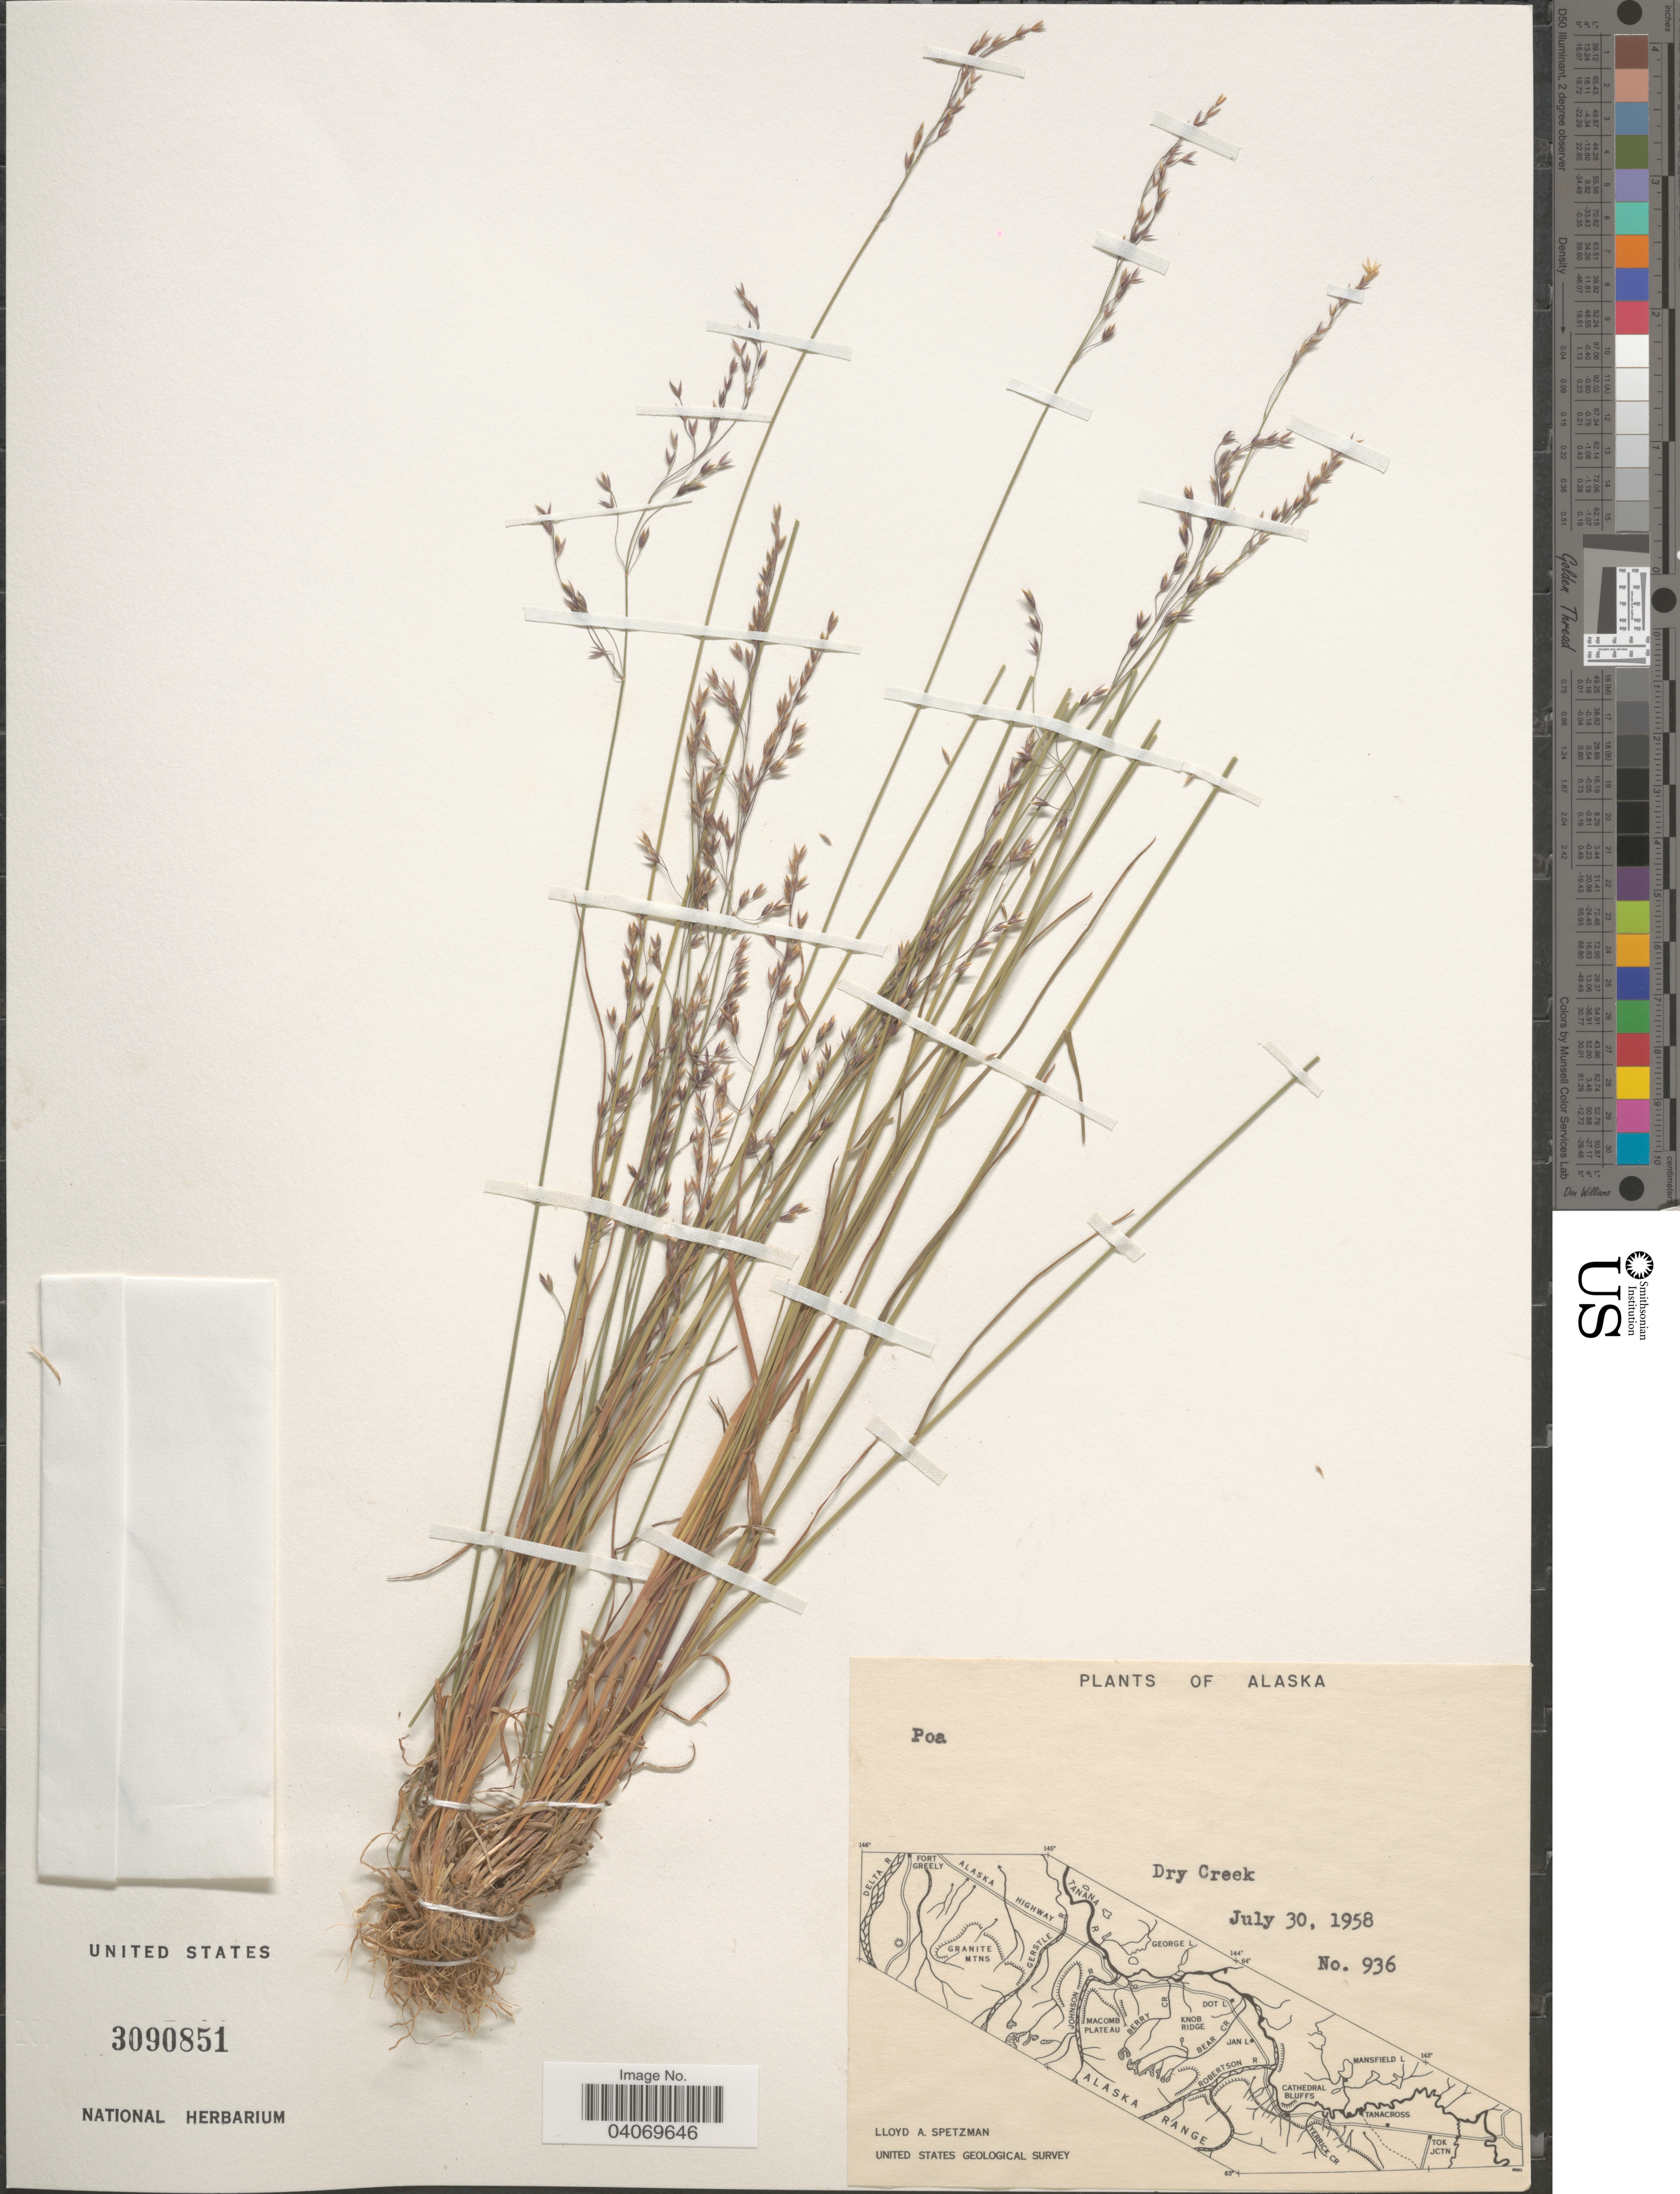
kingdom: Plantae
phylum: Tracheophyta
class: Liliopsida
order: Poales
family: Poaceae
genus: Poa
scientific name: Poa sp.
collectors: L. Spetzman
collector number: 936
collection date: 1958-07-30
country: United States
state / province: Alaska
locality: Dry Creek. United States Geological Survey.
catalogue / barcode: US 3090851